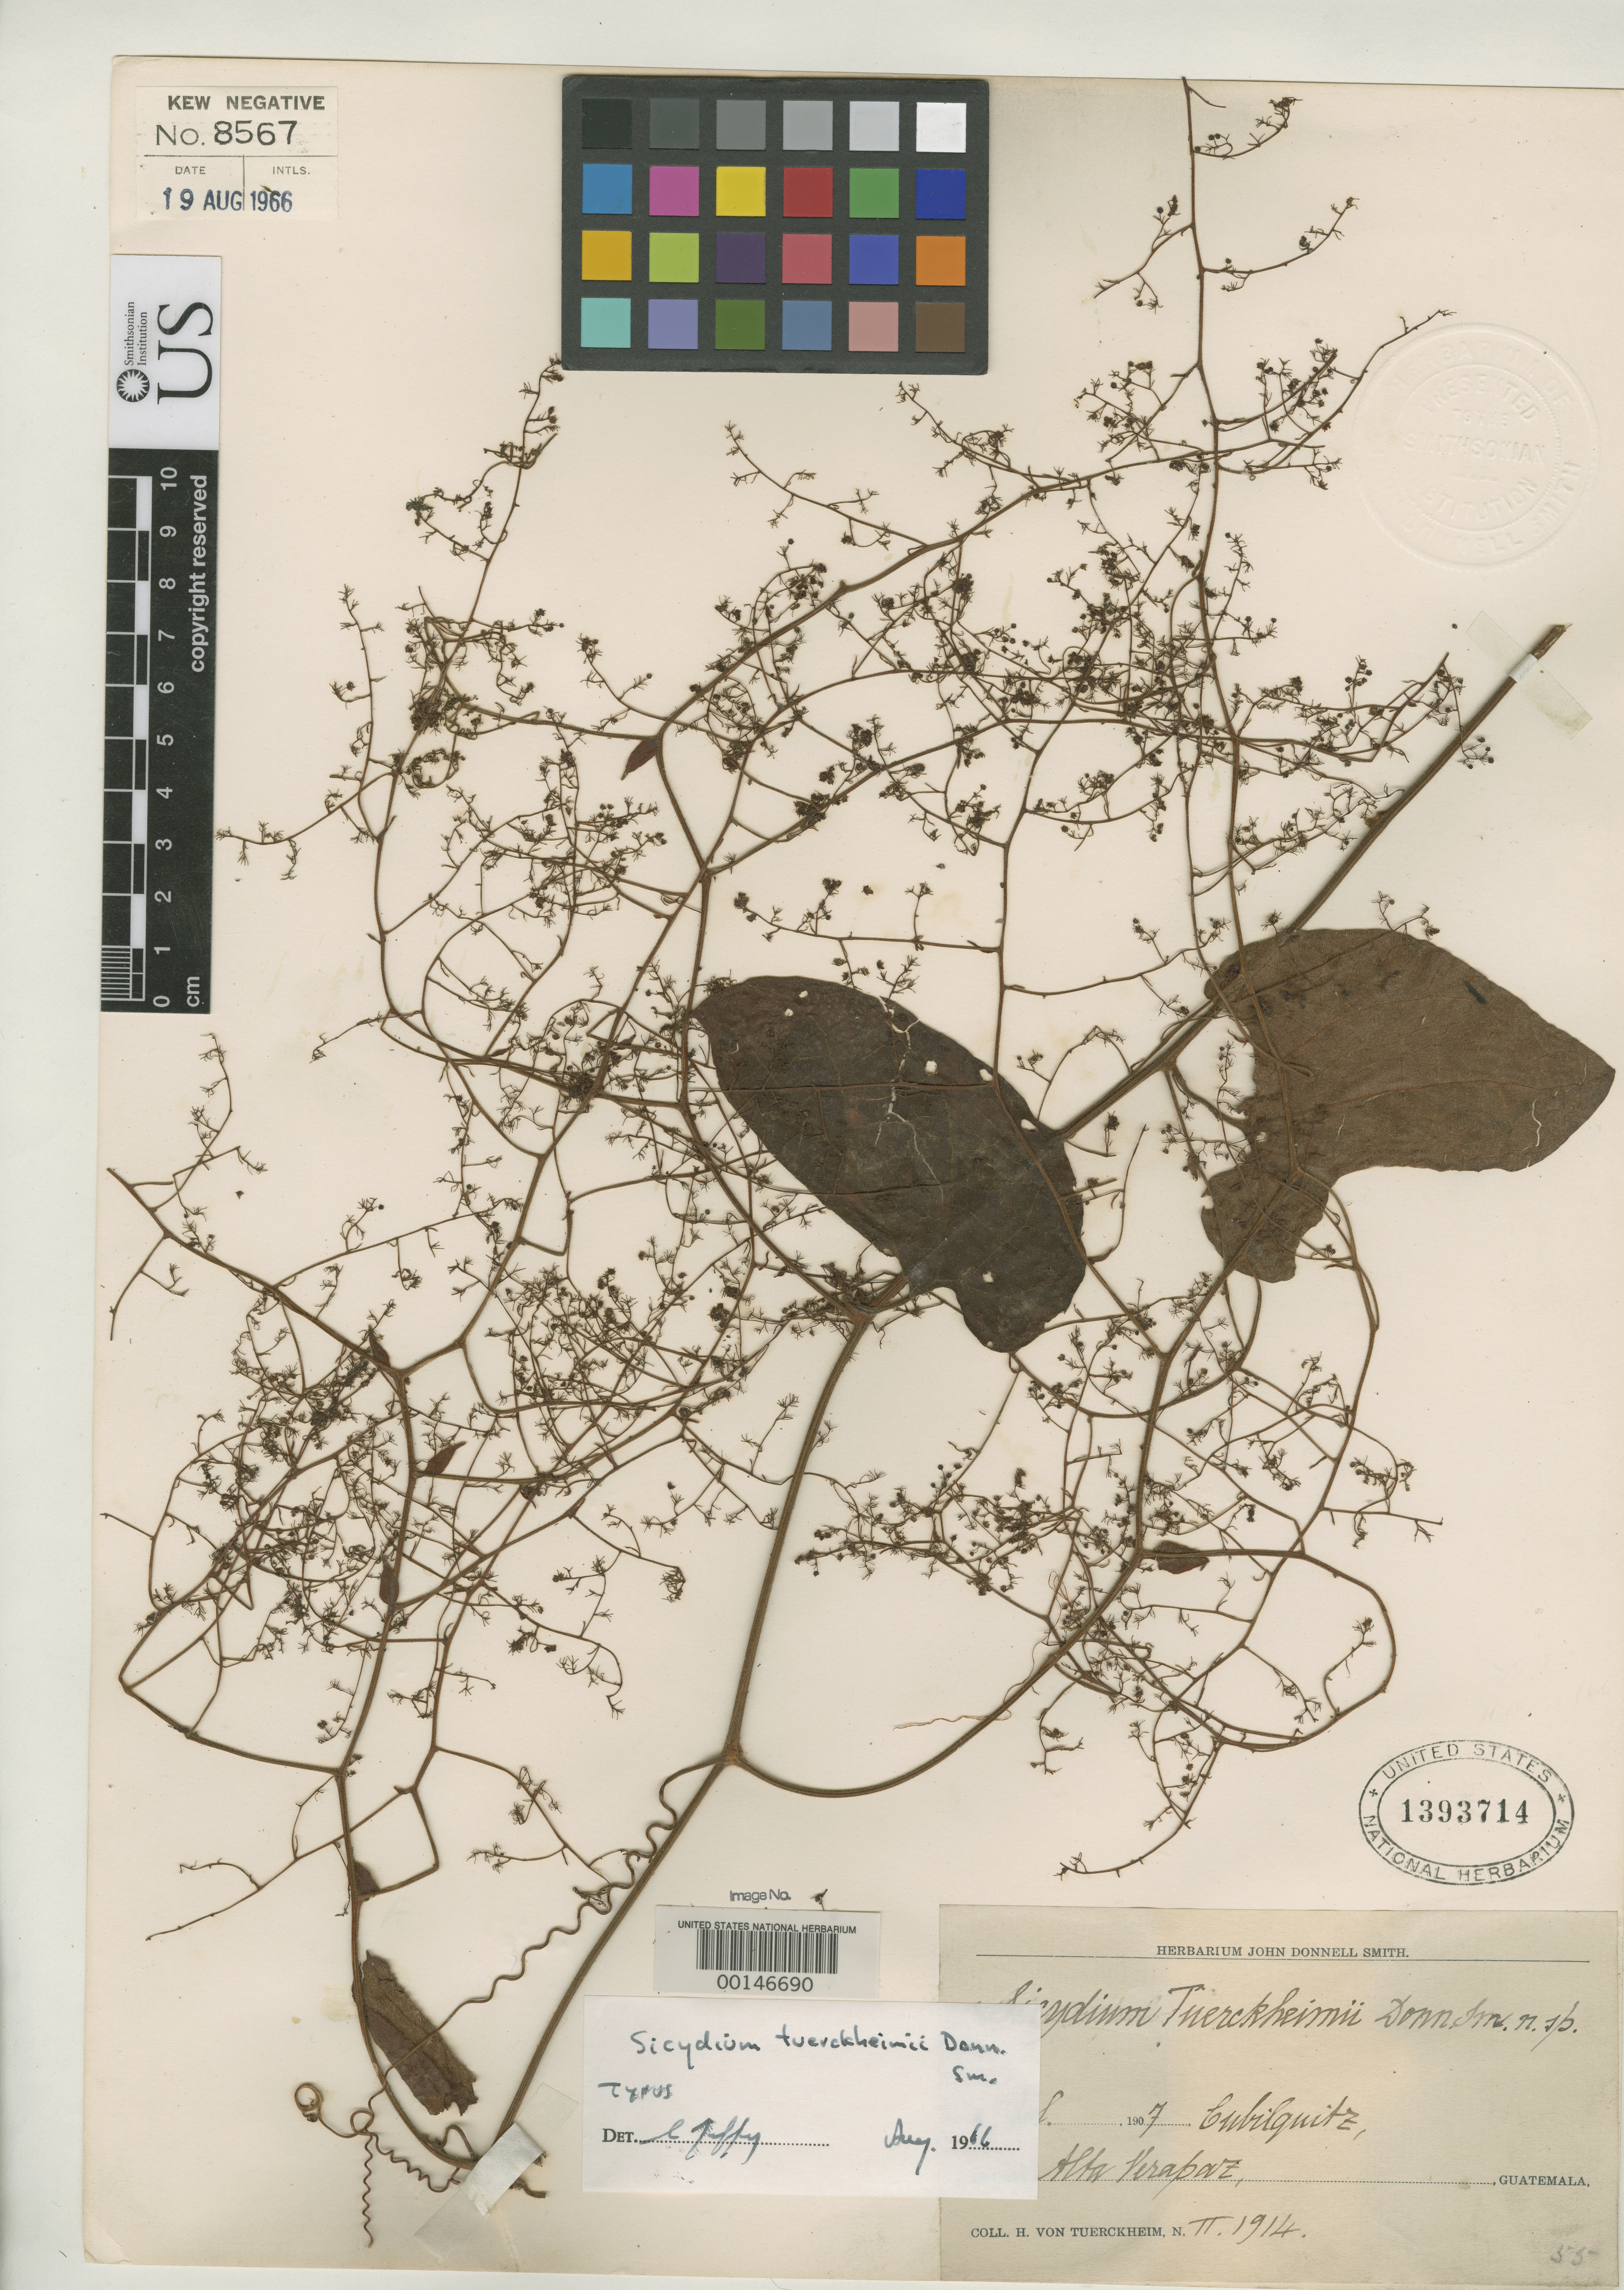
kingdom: Plantae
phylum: Tracheophyta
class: Magnoliopsida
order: Cucurbitales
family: Cucurbitaceae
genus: Sicydium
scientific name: Sicydium tuerckheimii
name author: Donn. Sm.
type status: Type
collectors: H. von Türckheim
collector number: II 1914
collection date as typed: Jul 1907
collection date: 1907-07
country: Guatemala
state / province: Alta Verapaz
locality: Cubilquitz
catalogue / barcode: US 1393714